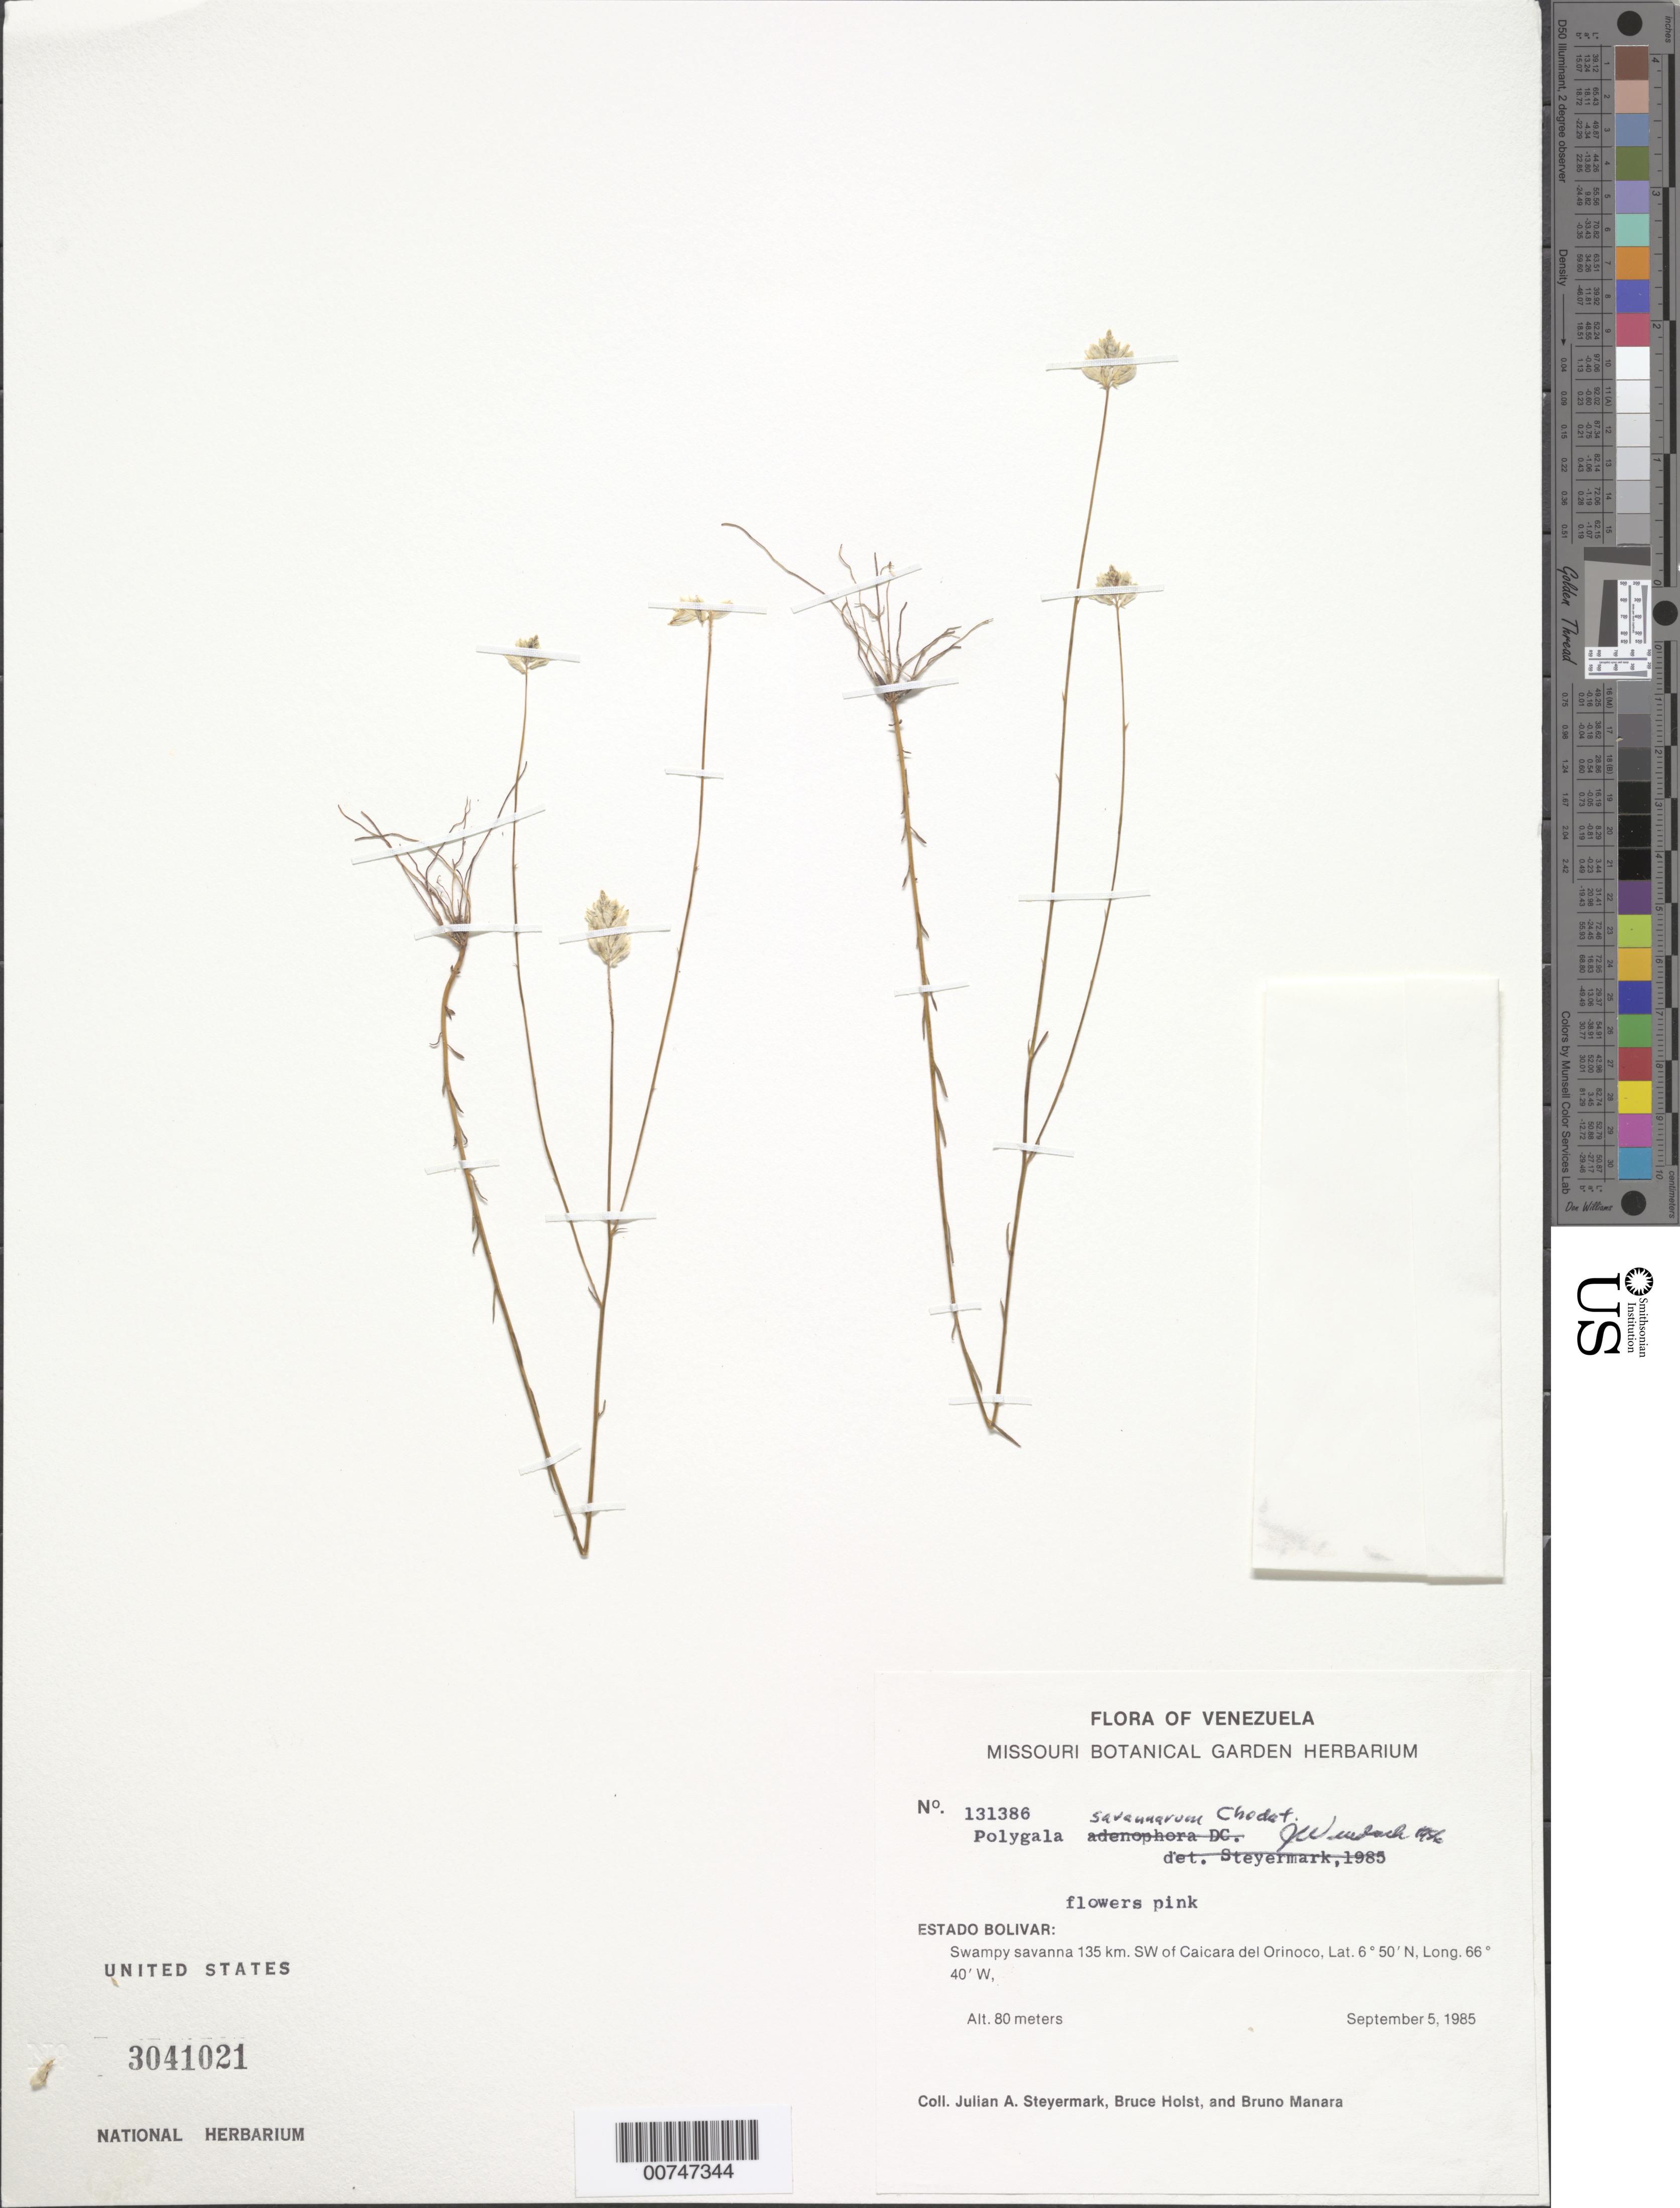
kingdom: Plantae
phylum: Tracheophyta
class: Magnoliopsida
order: Fabales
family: Polygalaceae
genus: Polygala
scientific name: Polygala savannarum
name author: Chodat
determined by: Wurdack, John J., (US), US (UNITED STATES)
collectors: J. Steyermark, B. Holst & B. Manara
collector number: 131386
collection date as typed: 5-Sep-85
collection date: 1985-09-05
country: Venezuela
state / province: Bolívar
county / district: Cedeño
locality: Caicara del Orinoco, 135 km SW of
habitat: Swampy savanna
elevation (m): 80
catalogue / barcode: US 3041021